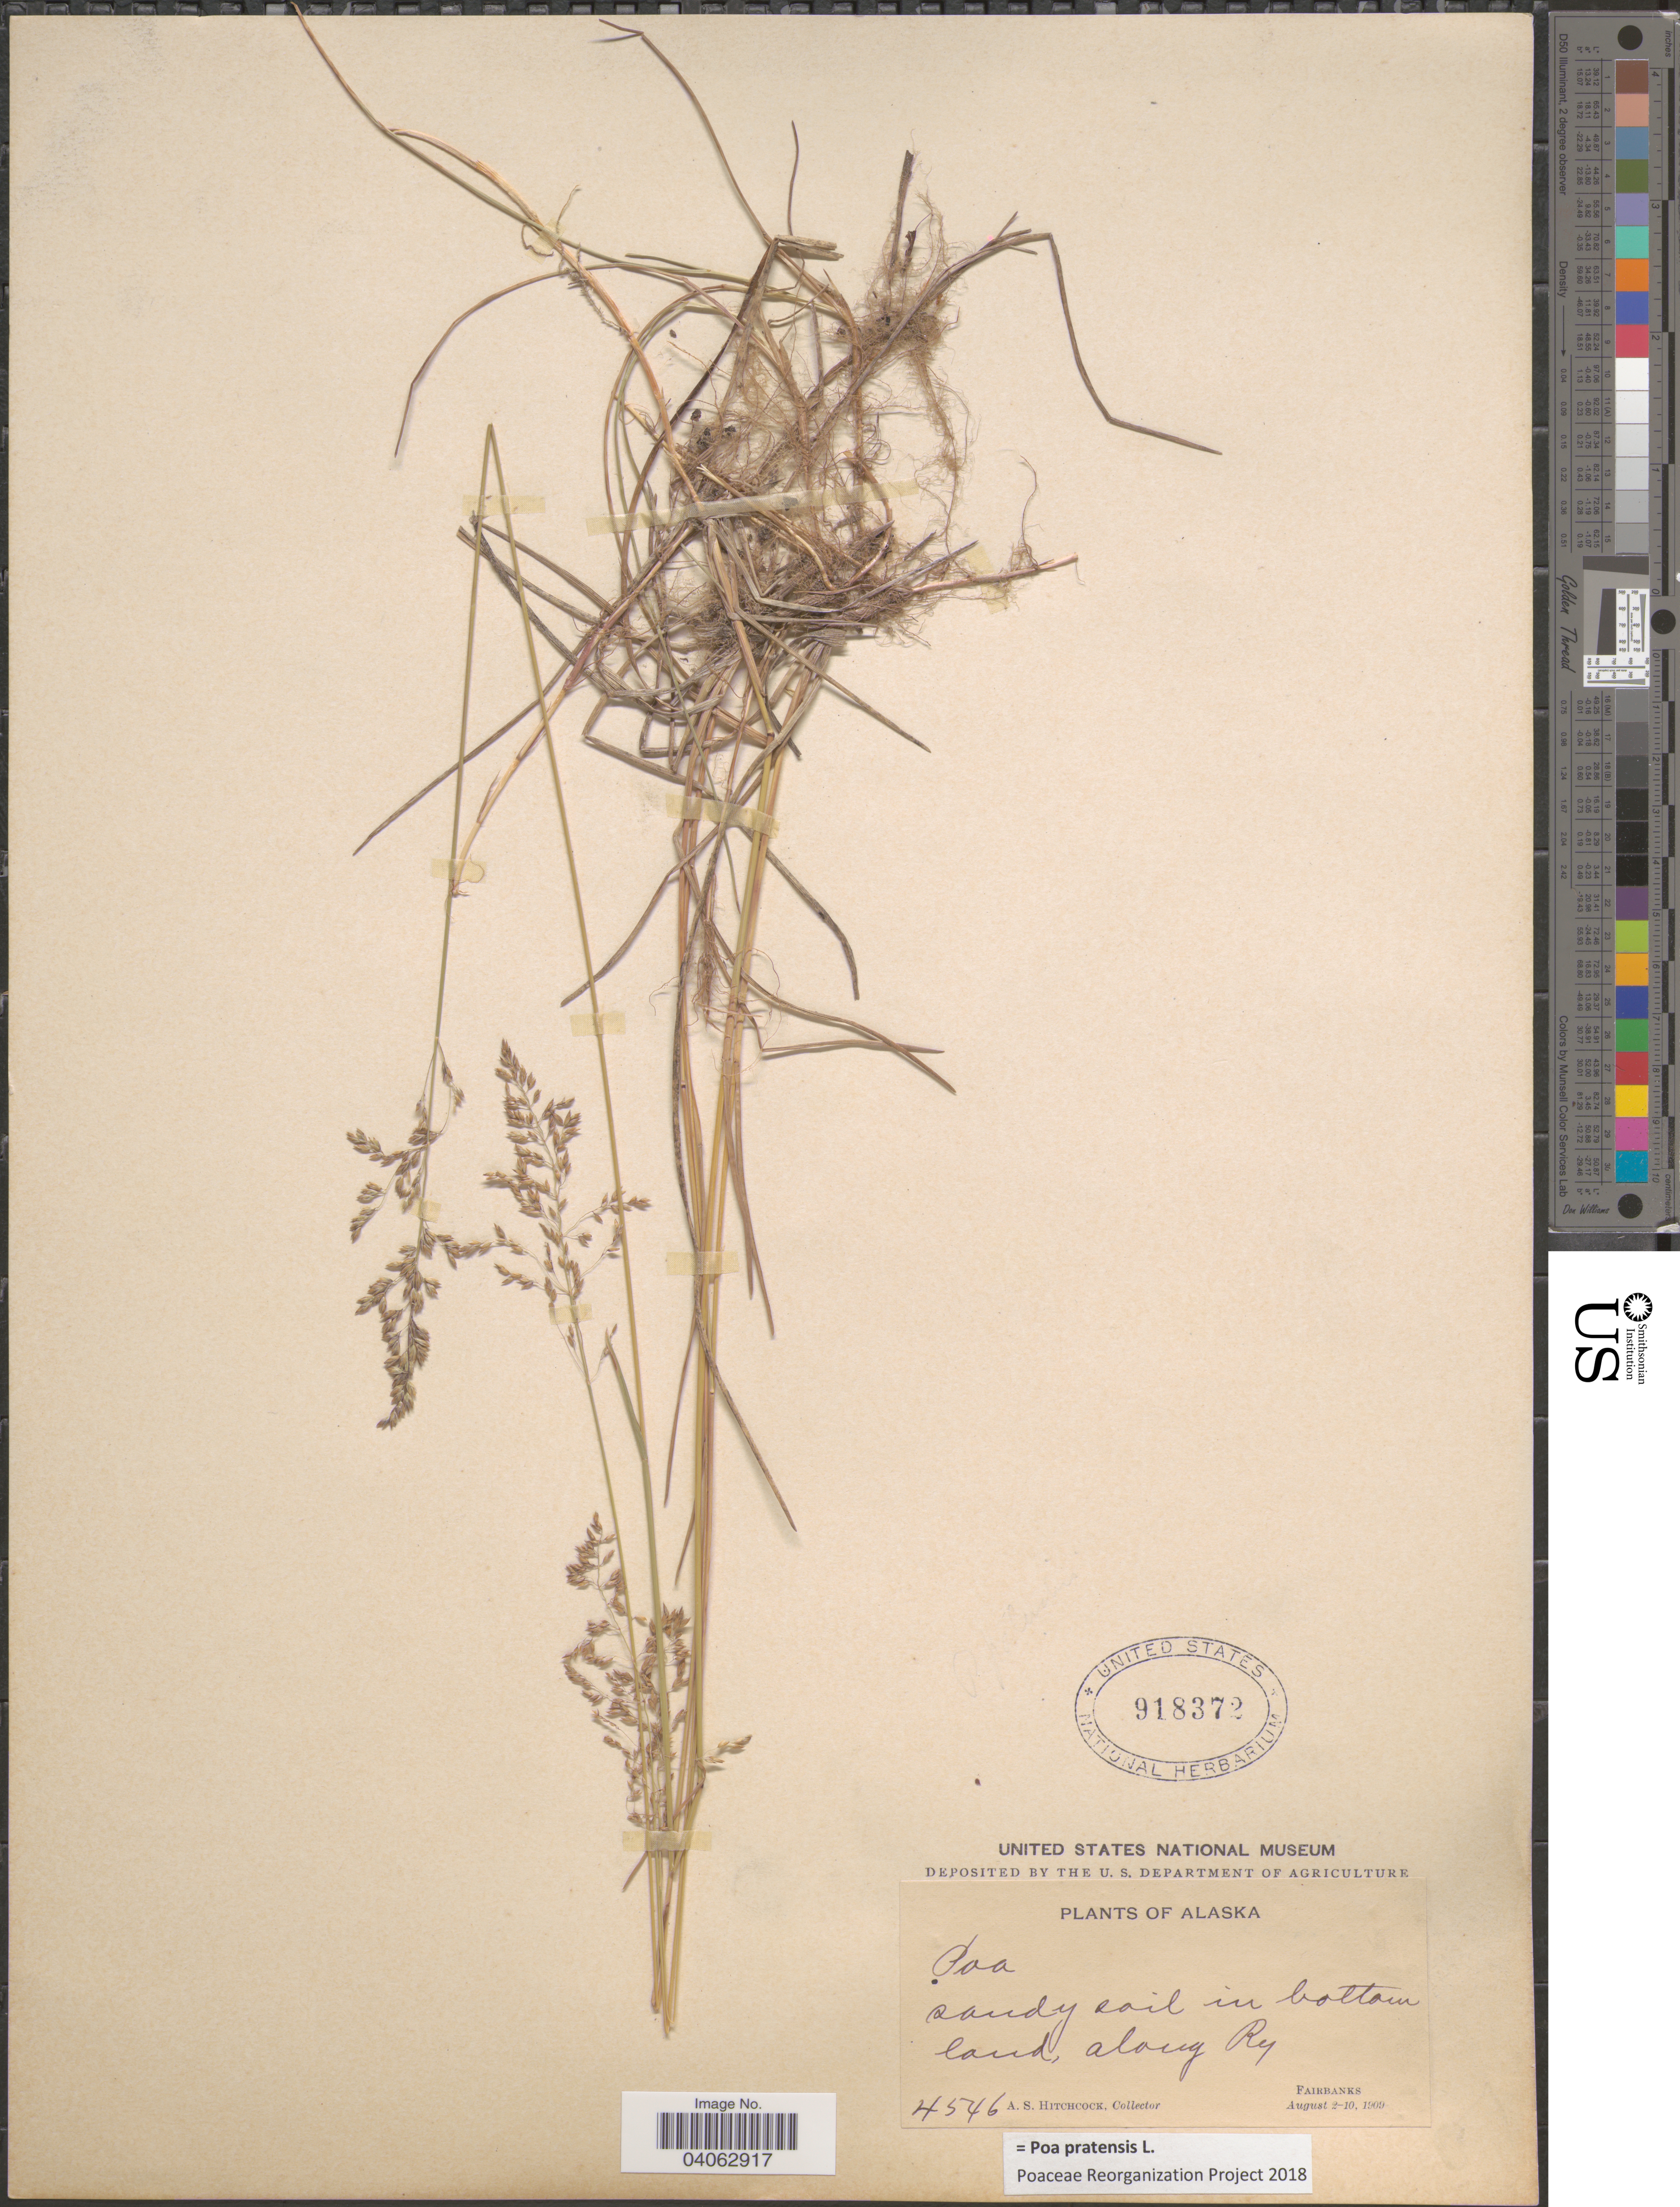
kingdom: Plantae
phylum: Tracheophyta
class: Liliopsida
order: Poales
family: Poaceae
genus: Poa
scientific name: Poa pratensis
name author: L.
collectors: A. S. Hitchcock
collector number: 4546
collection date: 1909-08-02/1909-08-10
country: United States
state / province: Alaska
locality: Along Ry, Fairbanks.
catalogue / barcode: US 918372